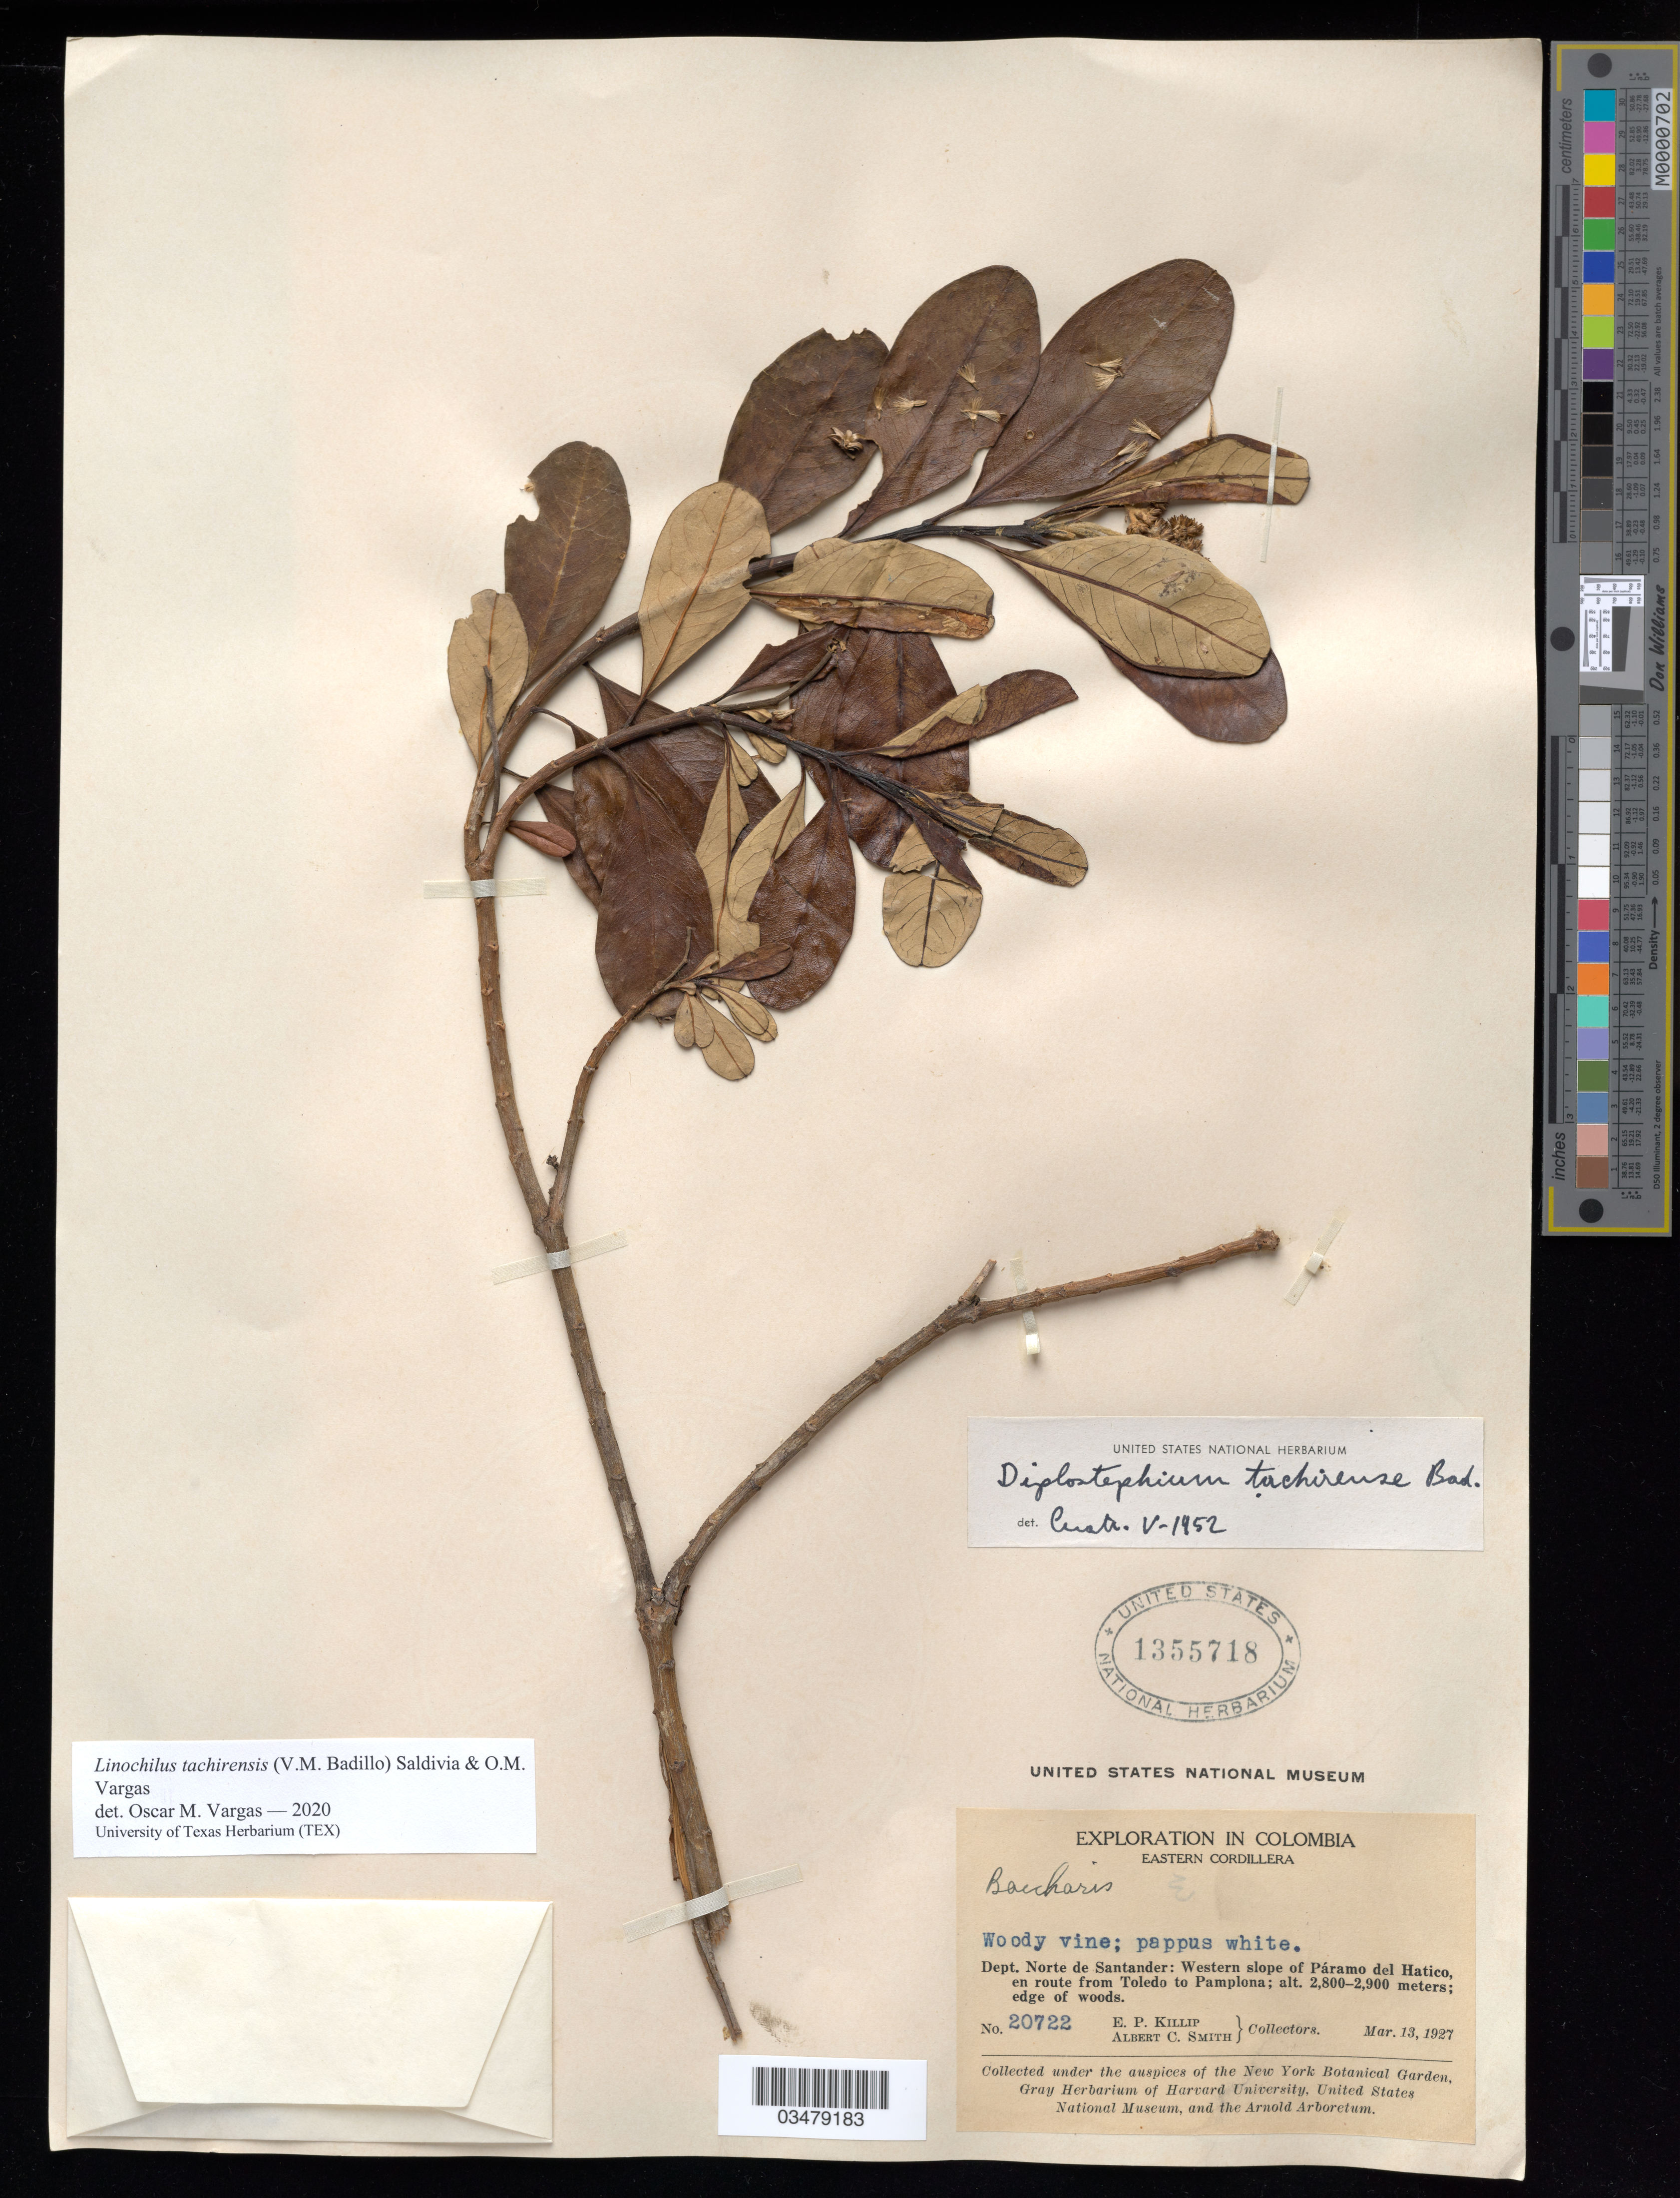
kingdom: Plantae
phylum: Tracheophyta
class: Magnoliopsida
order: Asterales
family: Asteraceae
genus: Linochilus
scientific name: Linochilus tachirensis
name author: (V.M. Badillo) Saldivia & O.M. Vargas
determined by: Vargas, Oscar M.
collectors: E. P. Killip & A. C. Smith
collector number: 20722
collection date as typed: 13 Mar 1927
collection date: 1927-03-13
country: Colombia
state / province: Norte de Santander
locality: Western slope of Paramo del Hatico, en route from toledo to Pamplona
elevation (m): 2800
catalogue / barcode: US 1355718